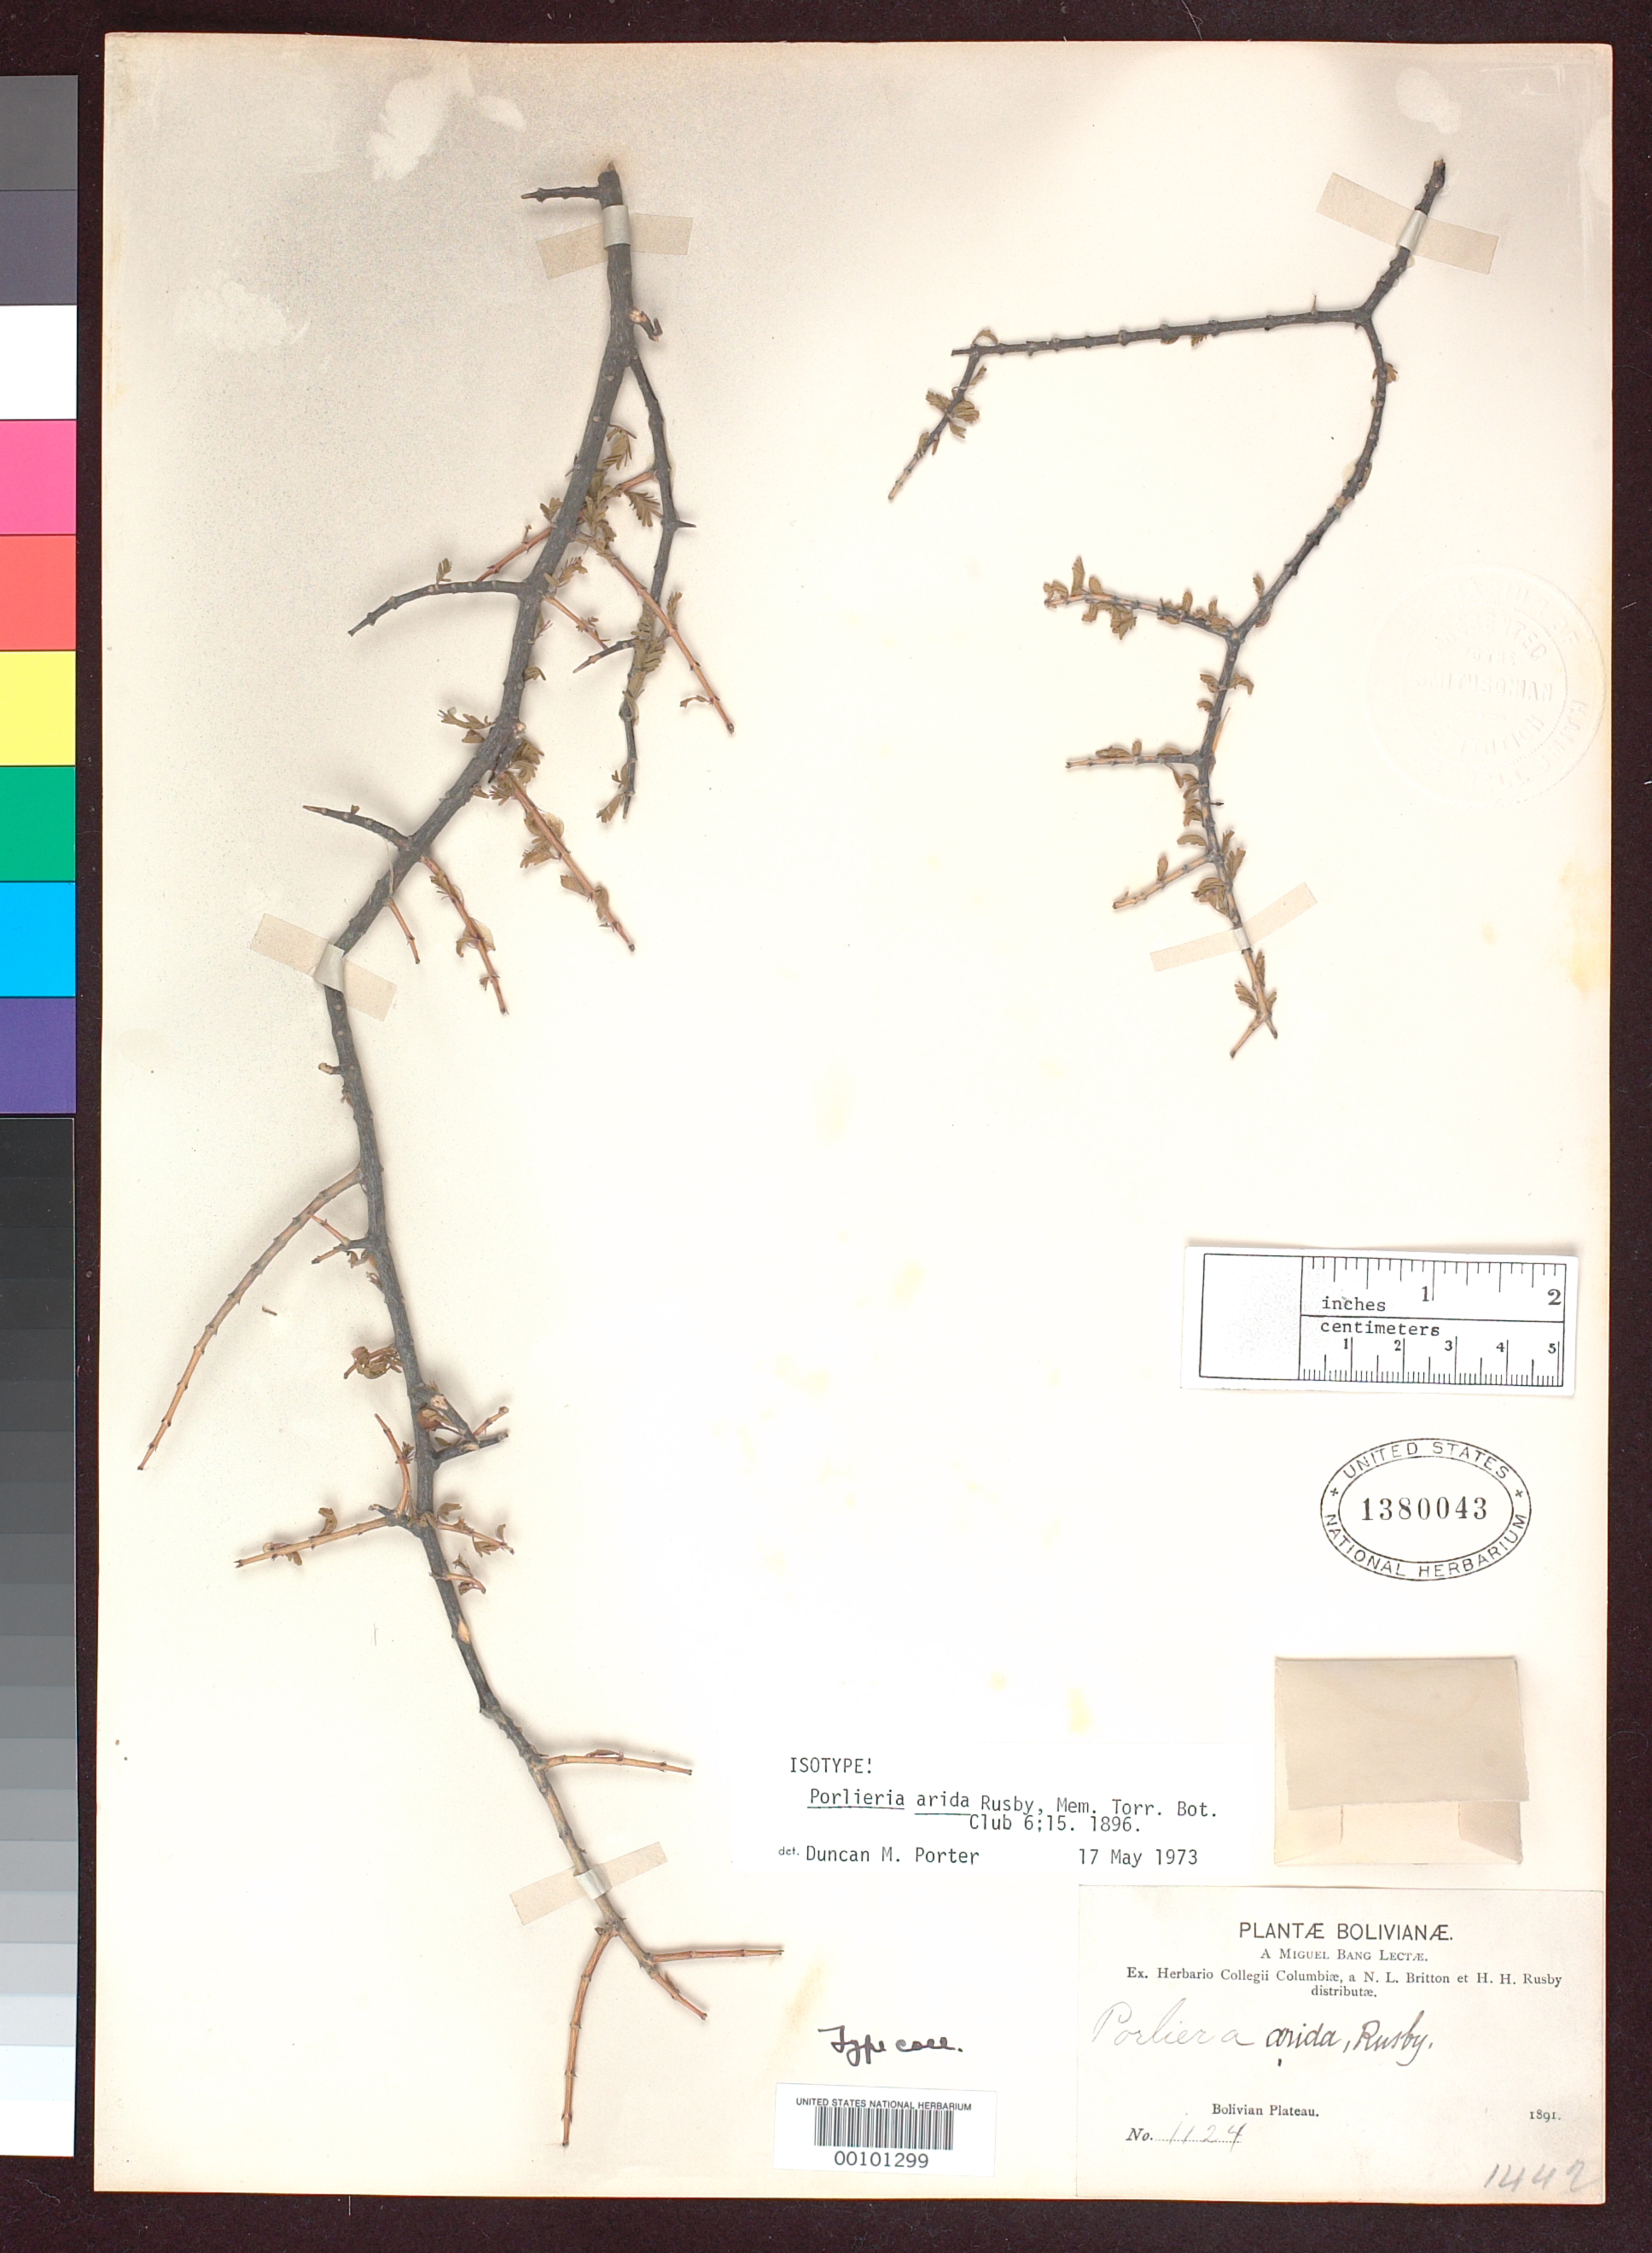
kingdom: Plantae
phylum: Tracheophyta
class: Magnoliopsida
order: Zygophyllales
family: Zygophyllaceae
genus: Porlieria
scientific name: Porlieria arida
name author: Rusby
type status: Isotype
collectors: M. Bang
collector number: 1124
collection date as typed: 1891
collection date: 1891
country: Bolivia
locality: Mapiri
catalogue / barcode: US 1380043